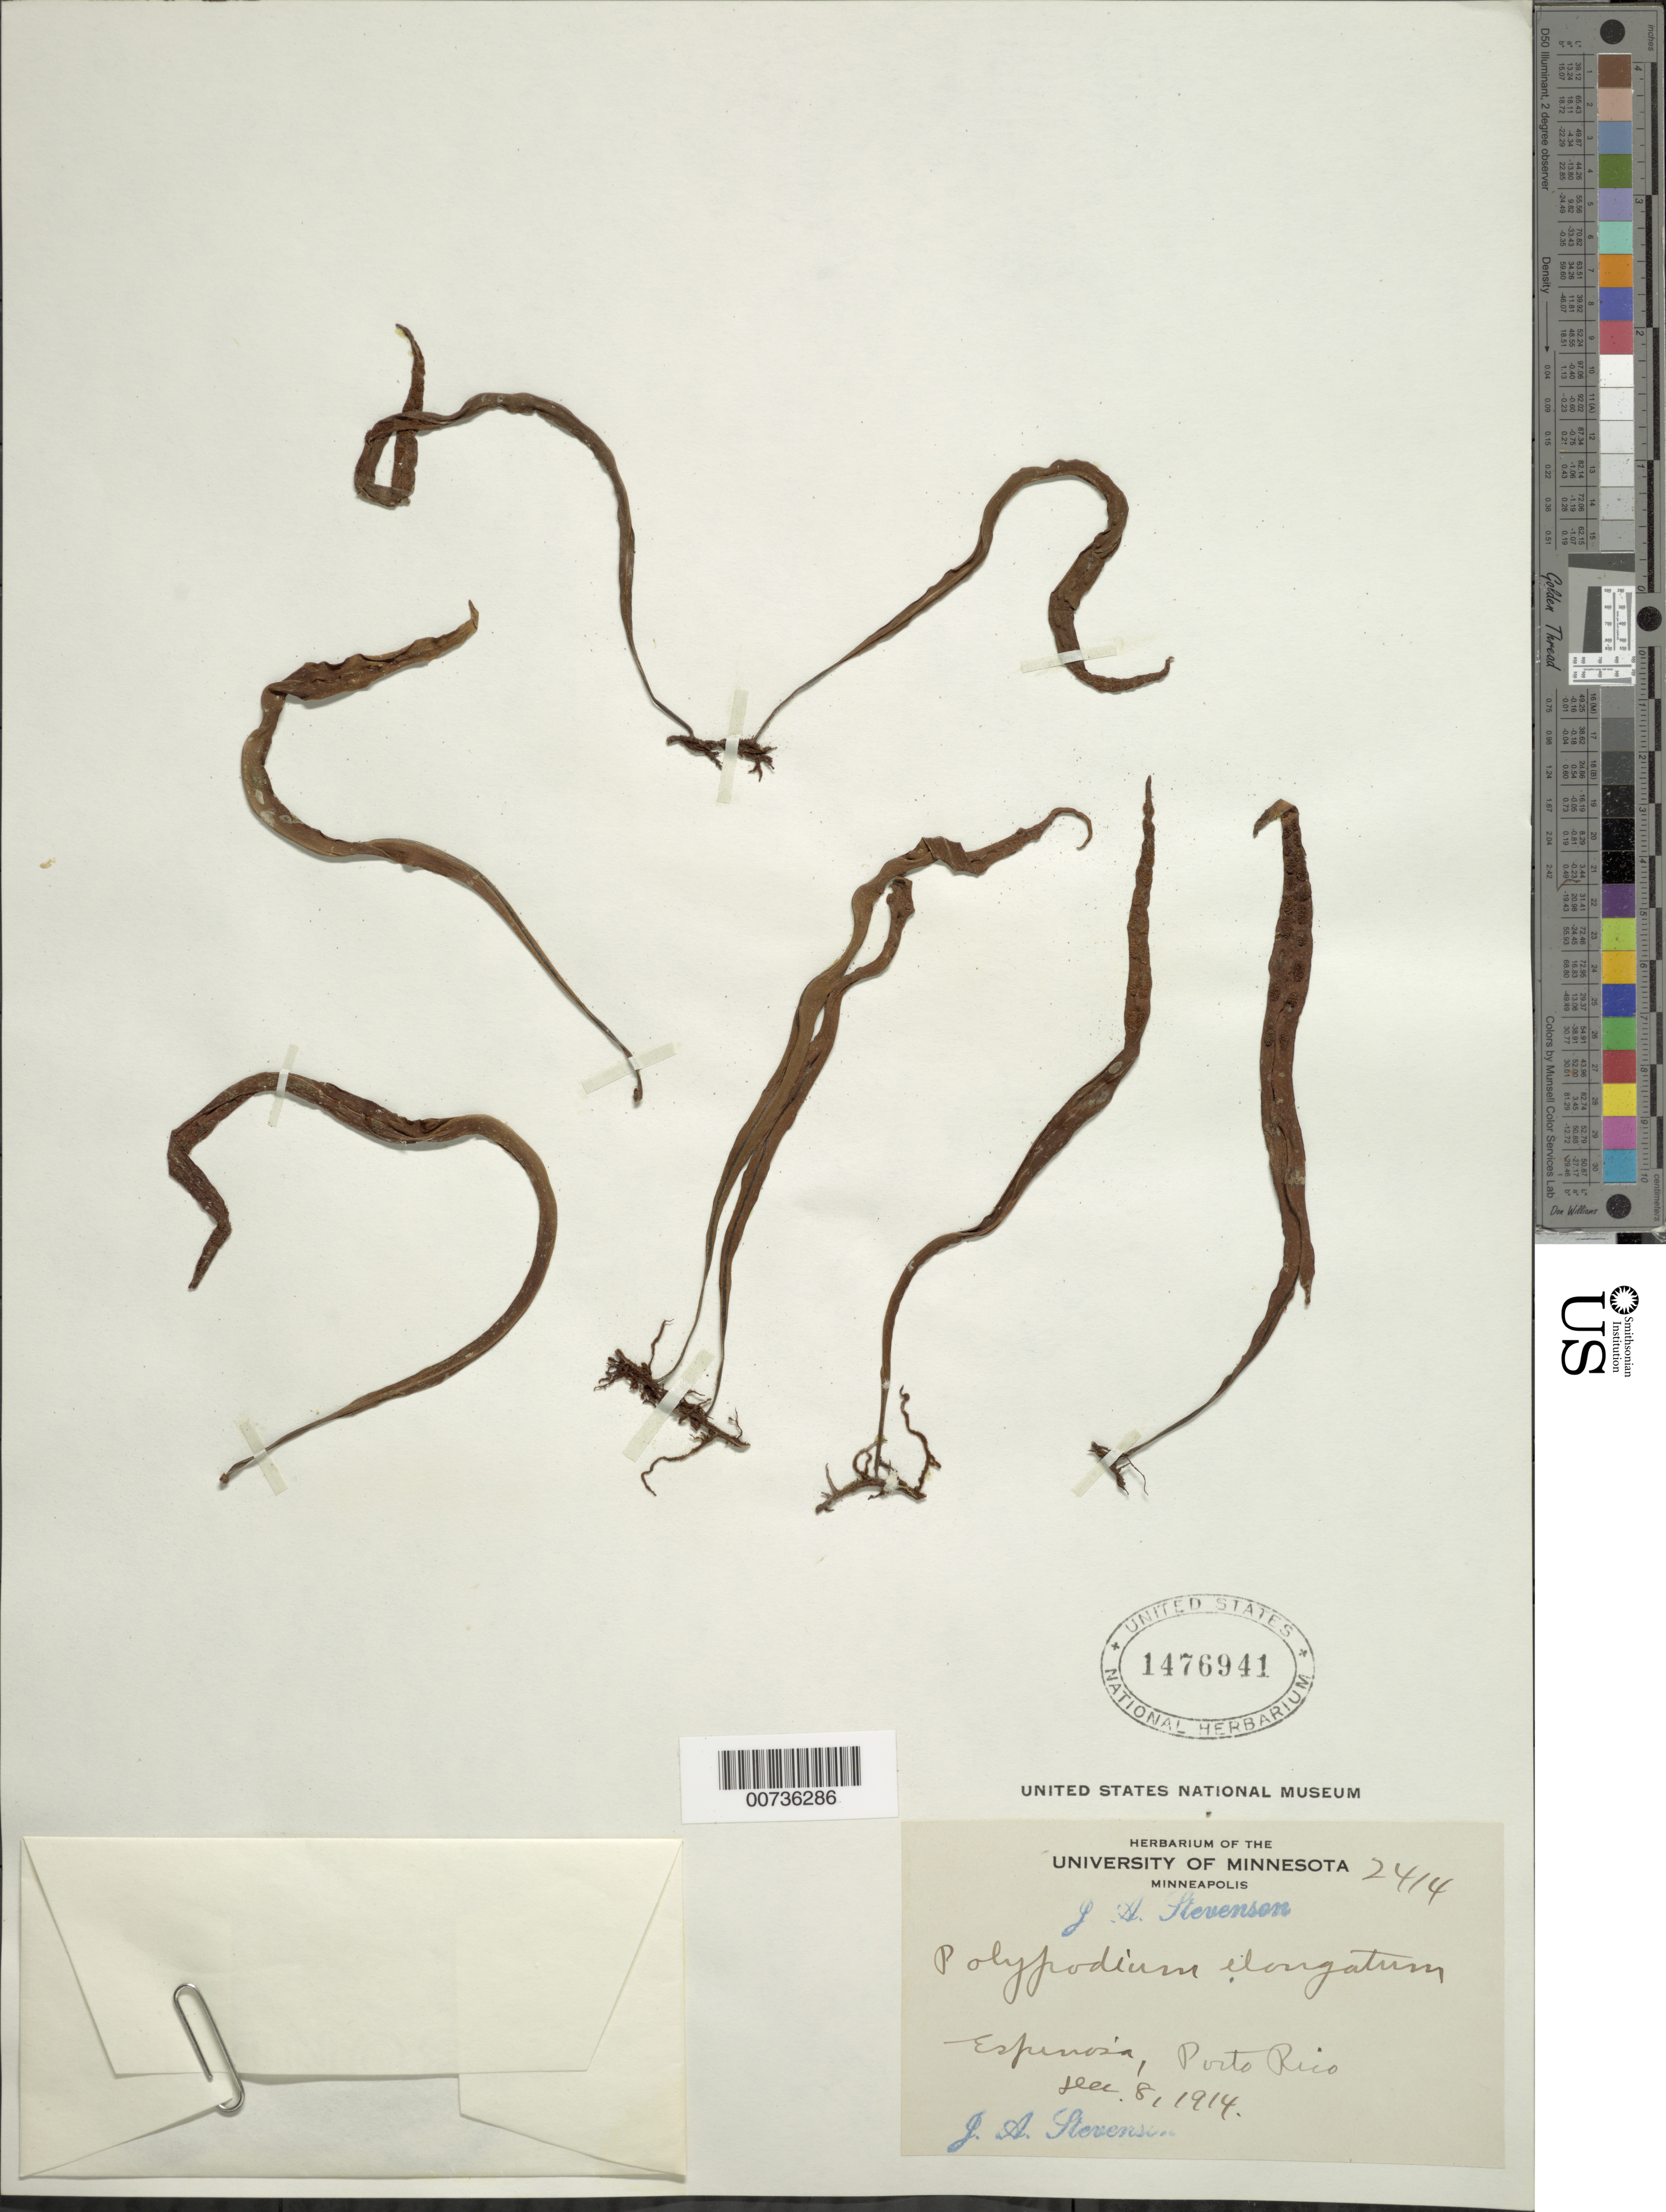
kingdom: Plantae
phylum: Tracheophyta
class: Polypodiopsida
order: Polypodiales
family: Polypodiaceae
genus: Pleopeltis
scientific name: Pleopeltis astrolepis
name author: (Liebm.) E. Fourn.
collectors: J. Stevenson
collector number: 2414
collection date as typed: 08 Jan 1914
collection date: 1914-01-08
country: Puerto Rico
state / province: Vega Alta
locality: Espinoza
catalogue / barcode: US 1476941